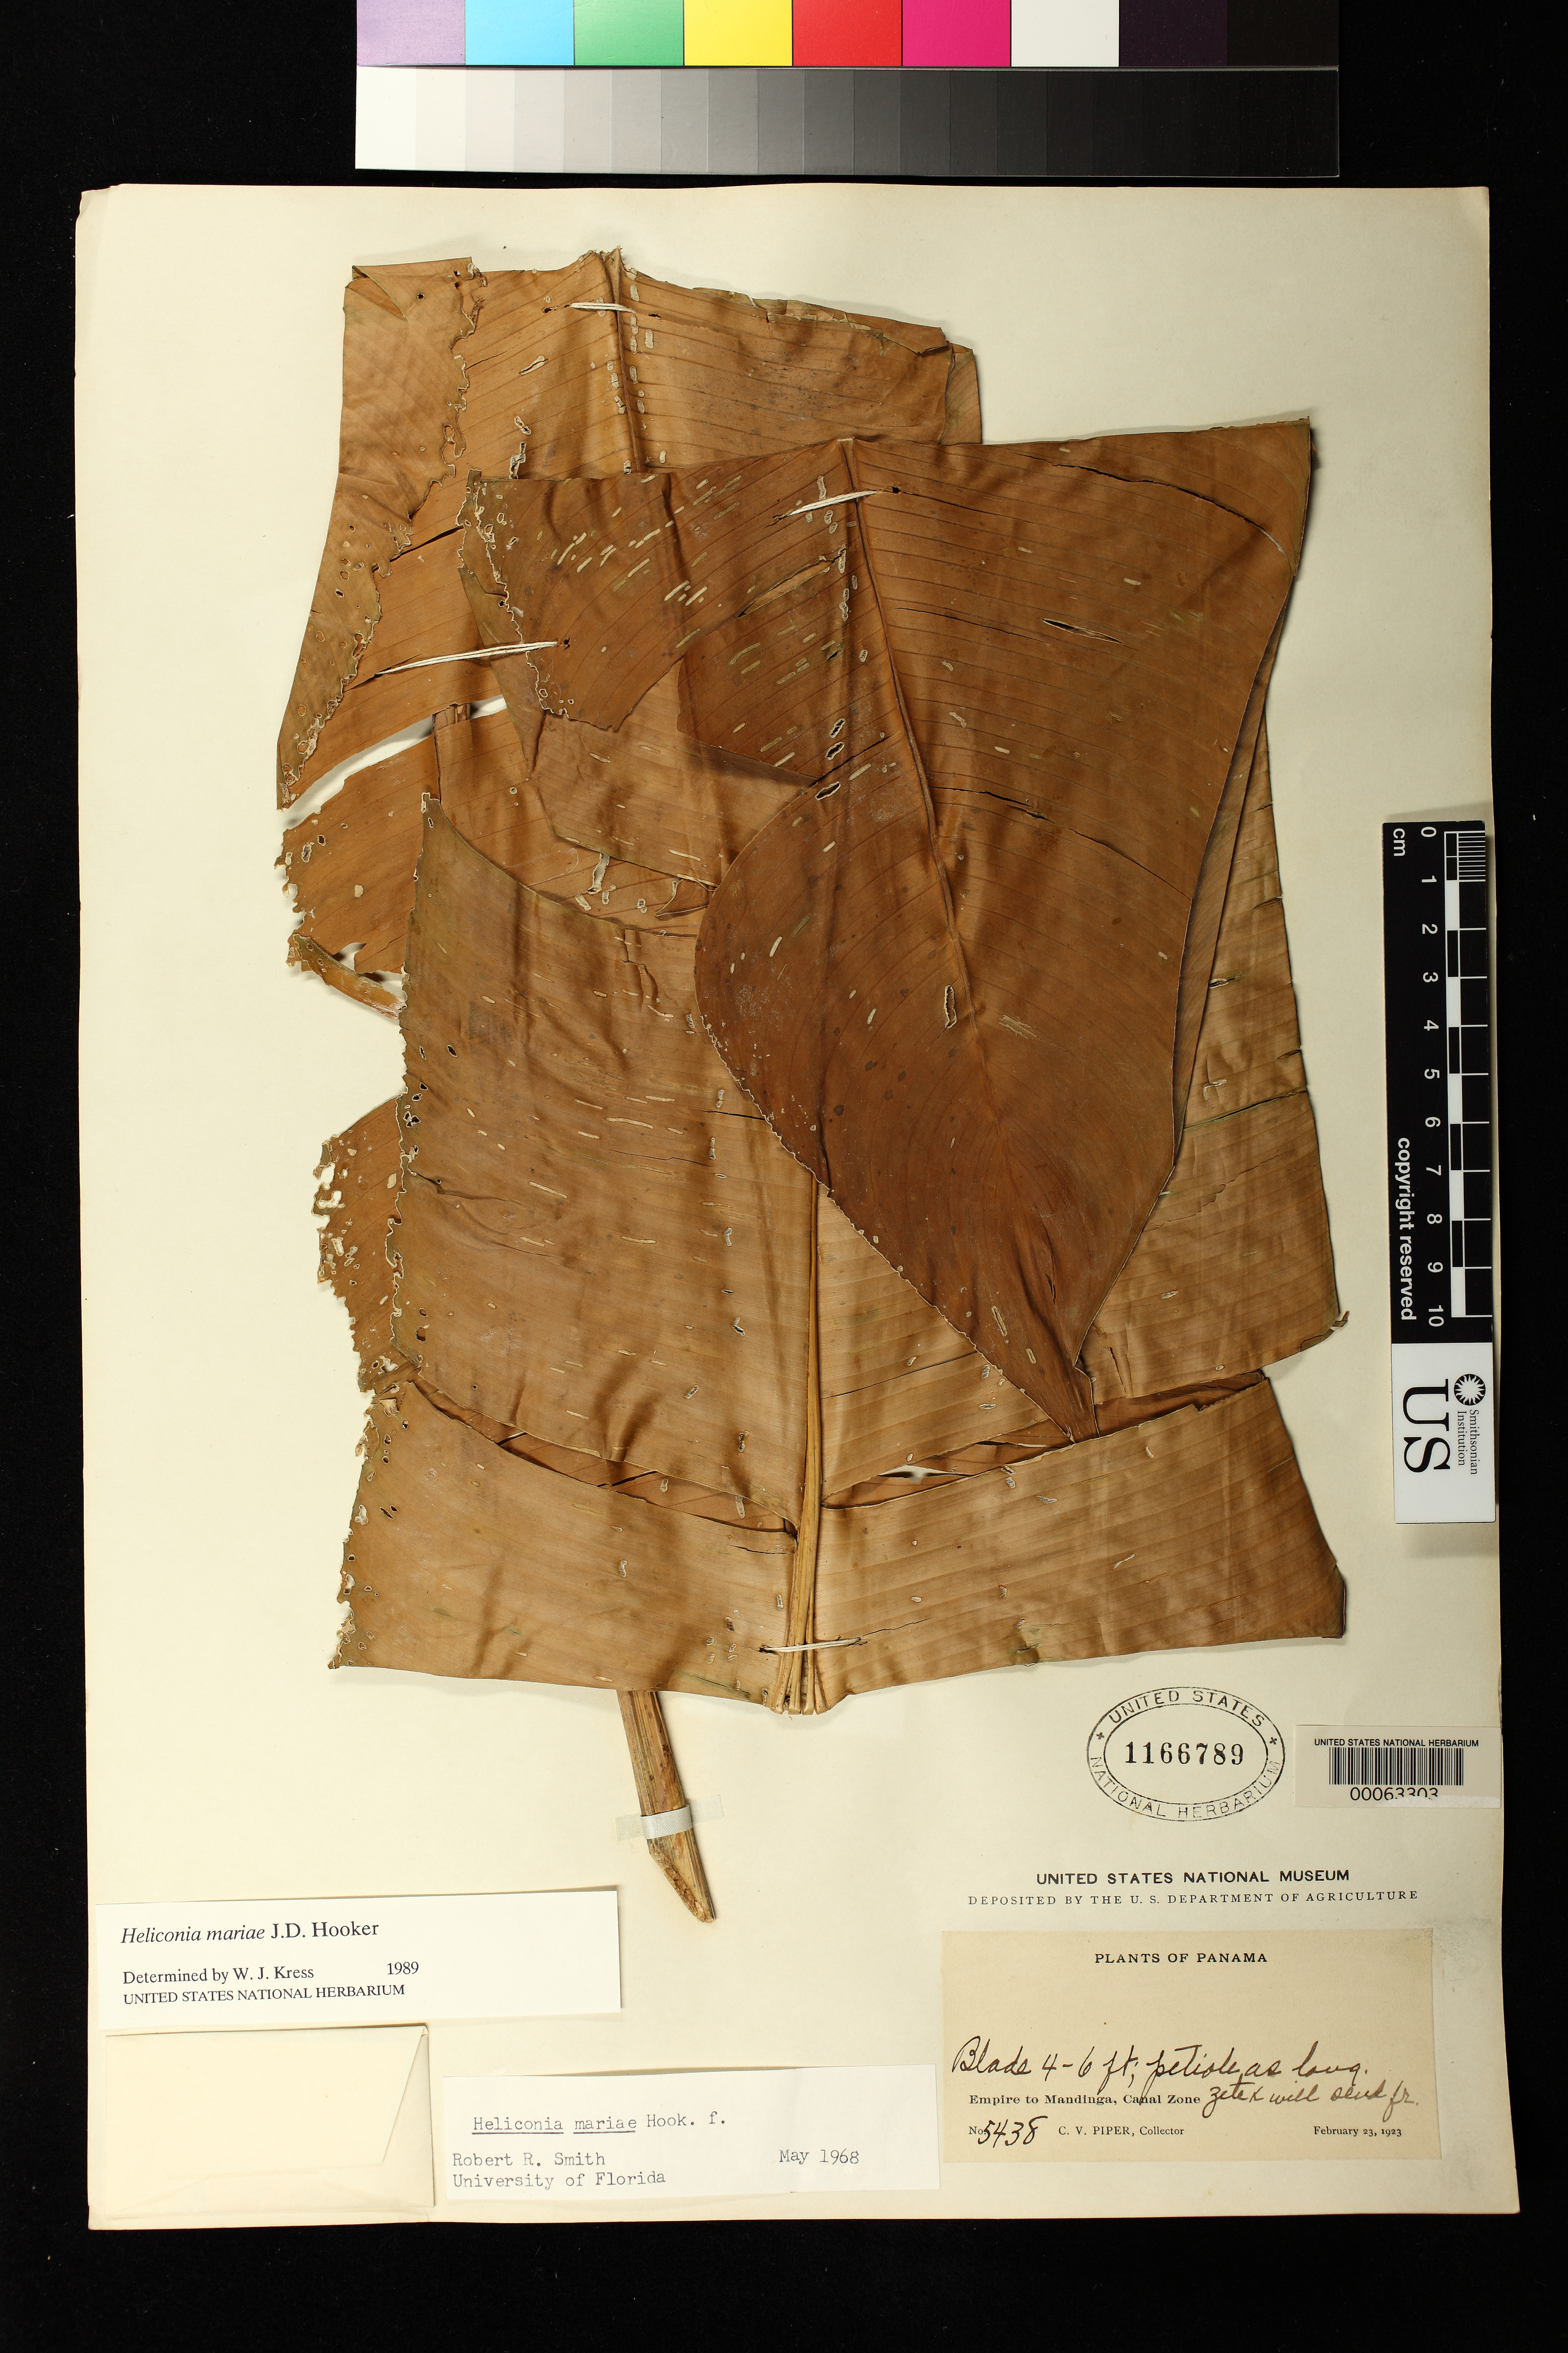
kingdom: Plantae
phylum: Tracheophyta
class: Liliopsida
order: Zingiberales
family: Heliconiaceae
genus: Heliconia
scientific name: Heliconia mariae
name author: Hook. f.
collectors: C. V. Piper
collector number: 5438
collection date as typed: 23 Feb 1923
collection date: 1923-02-23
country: Panama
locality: Empire to Mandinga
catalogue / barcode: US 1166789